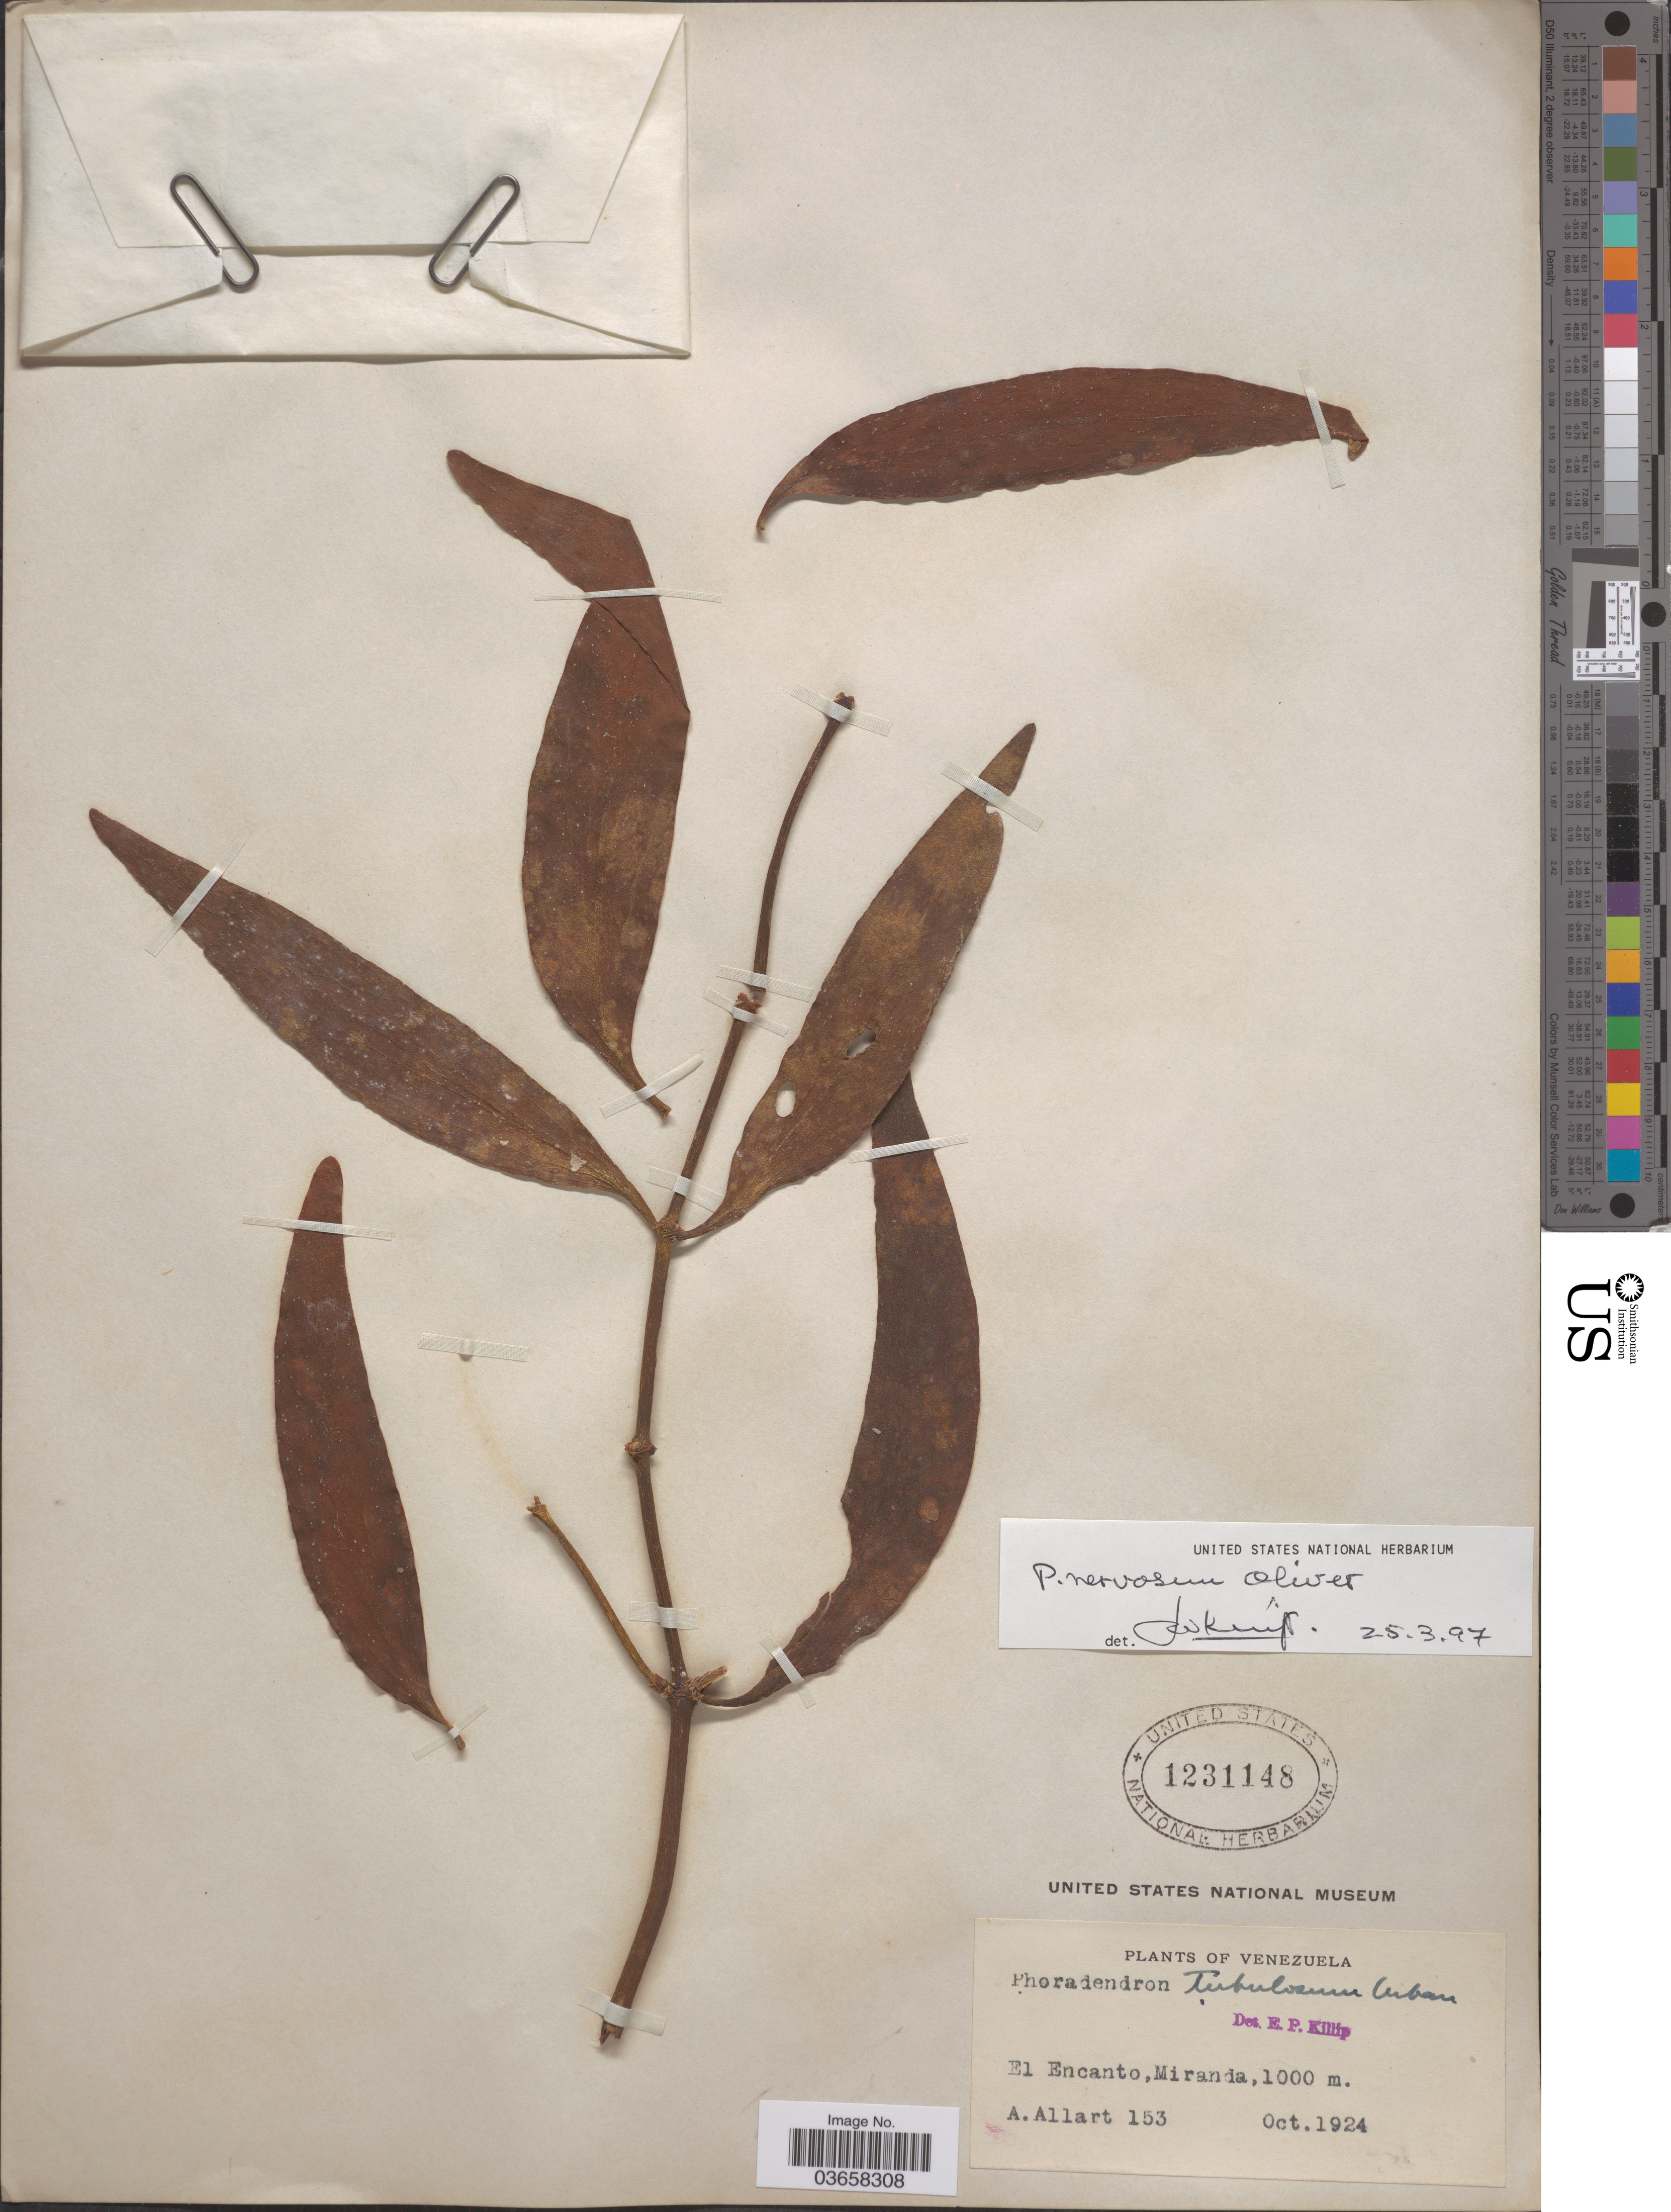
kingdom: Plantae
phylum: Tracheophyta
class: Magnoliopsida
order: Santalales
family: Viscaceae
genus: Phoradendron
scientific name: Phoradendron nervosum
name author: Oliv.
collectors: A. Allart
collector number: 153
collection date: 1924-10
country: Venezuela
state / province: Miranda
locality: El Encanto.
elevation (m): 1000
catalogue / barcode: US 1231148